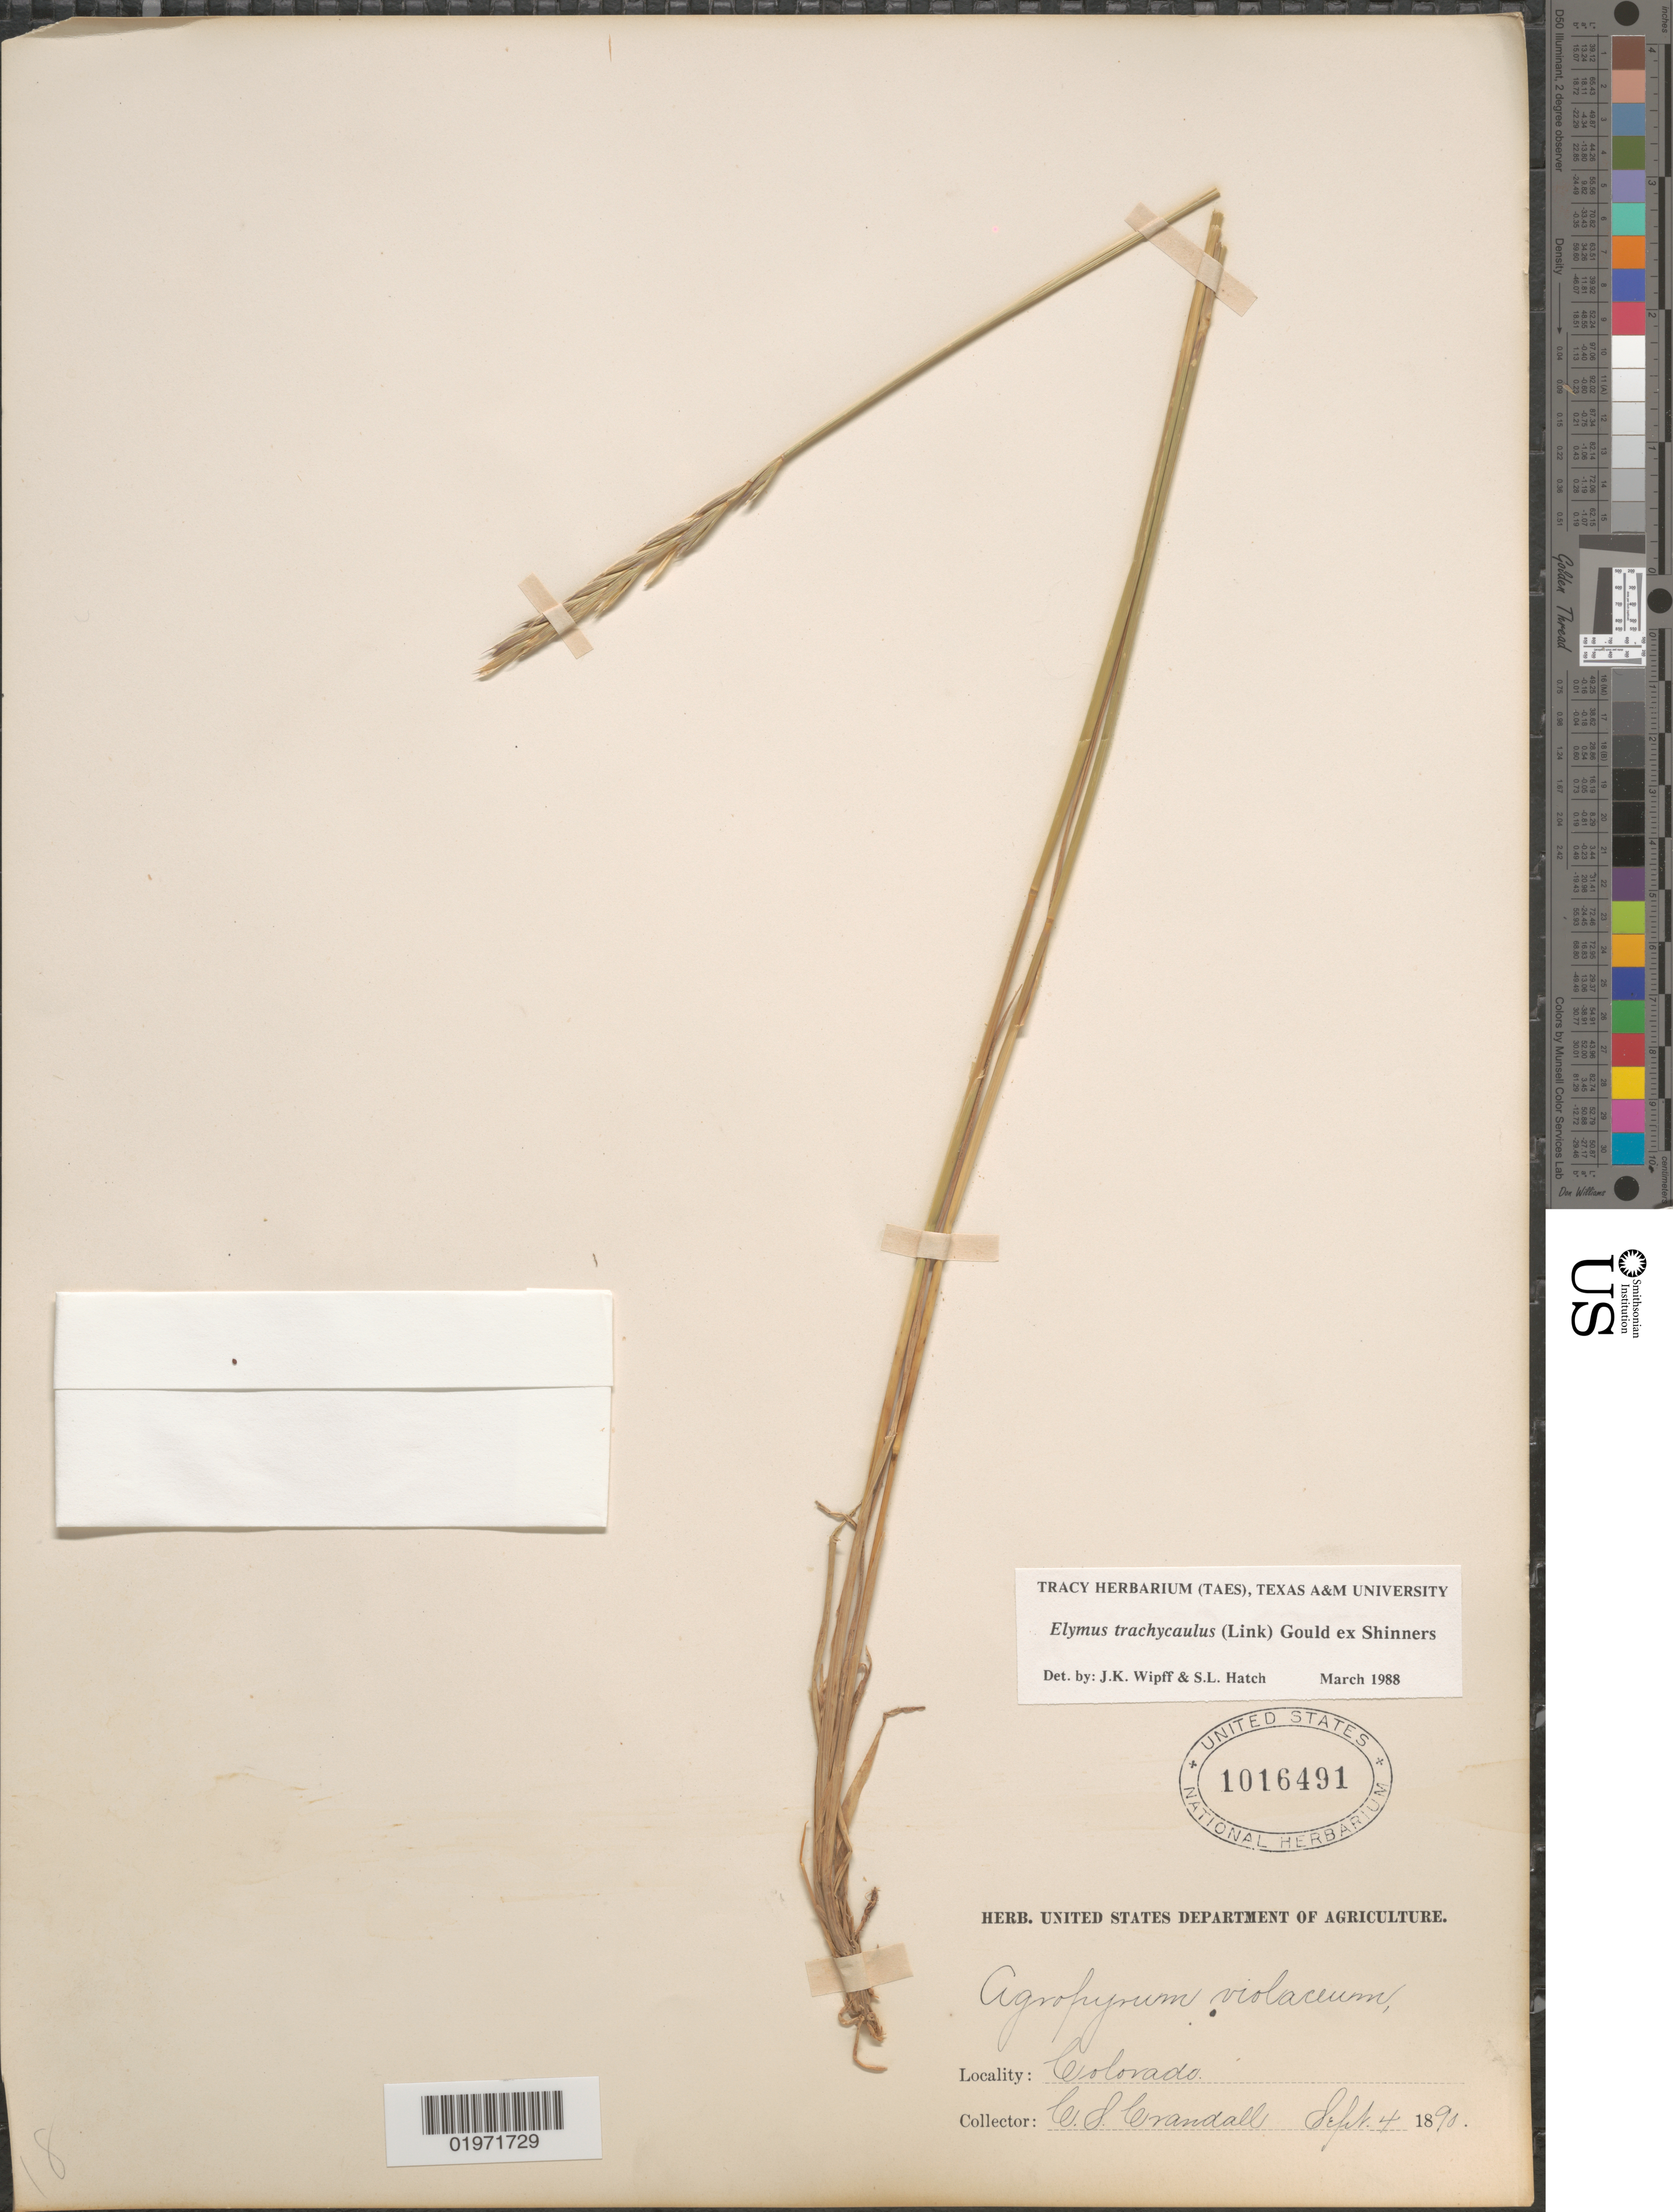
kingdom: Plantae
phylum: Tracheophyta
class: Liliopsida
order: Poales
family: Poaceae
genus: Elymus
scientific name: Elymus trachycaulus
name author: (Link) Gould ex Shinners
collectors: C. Crandall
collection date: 1890-09-04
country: United States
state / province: Colorado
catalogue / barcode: US 1016491